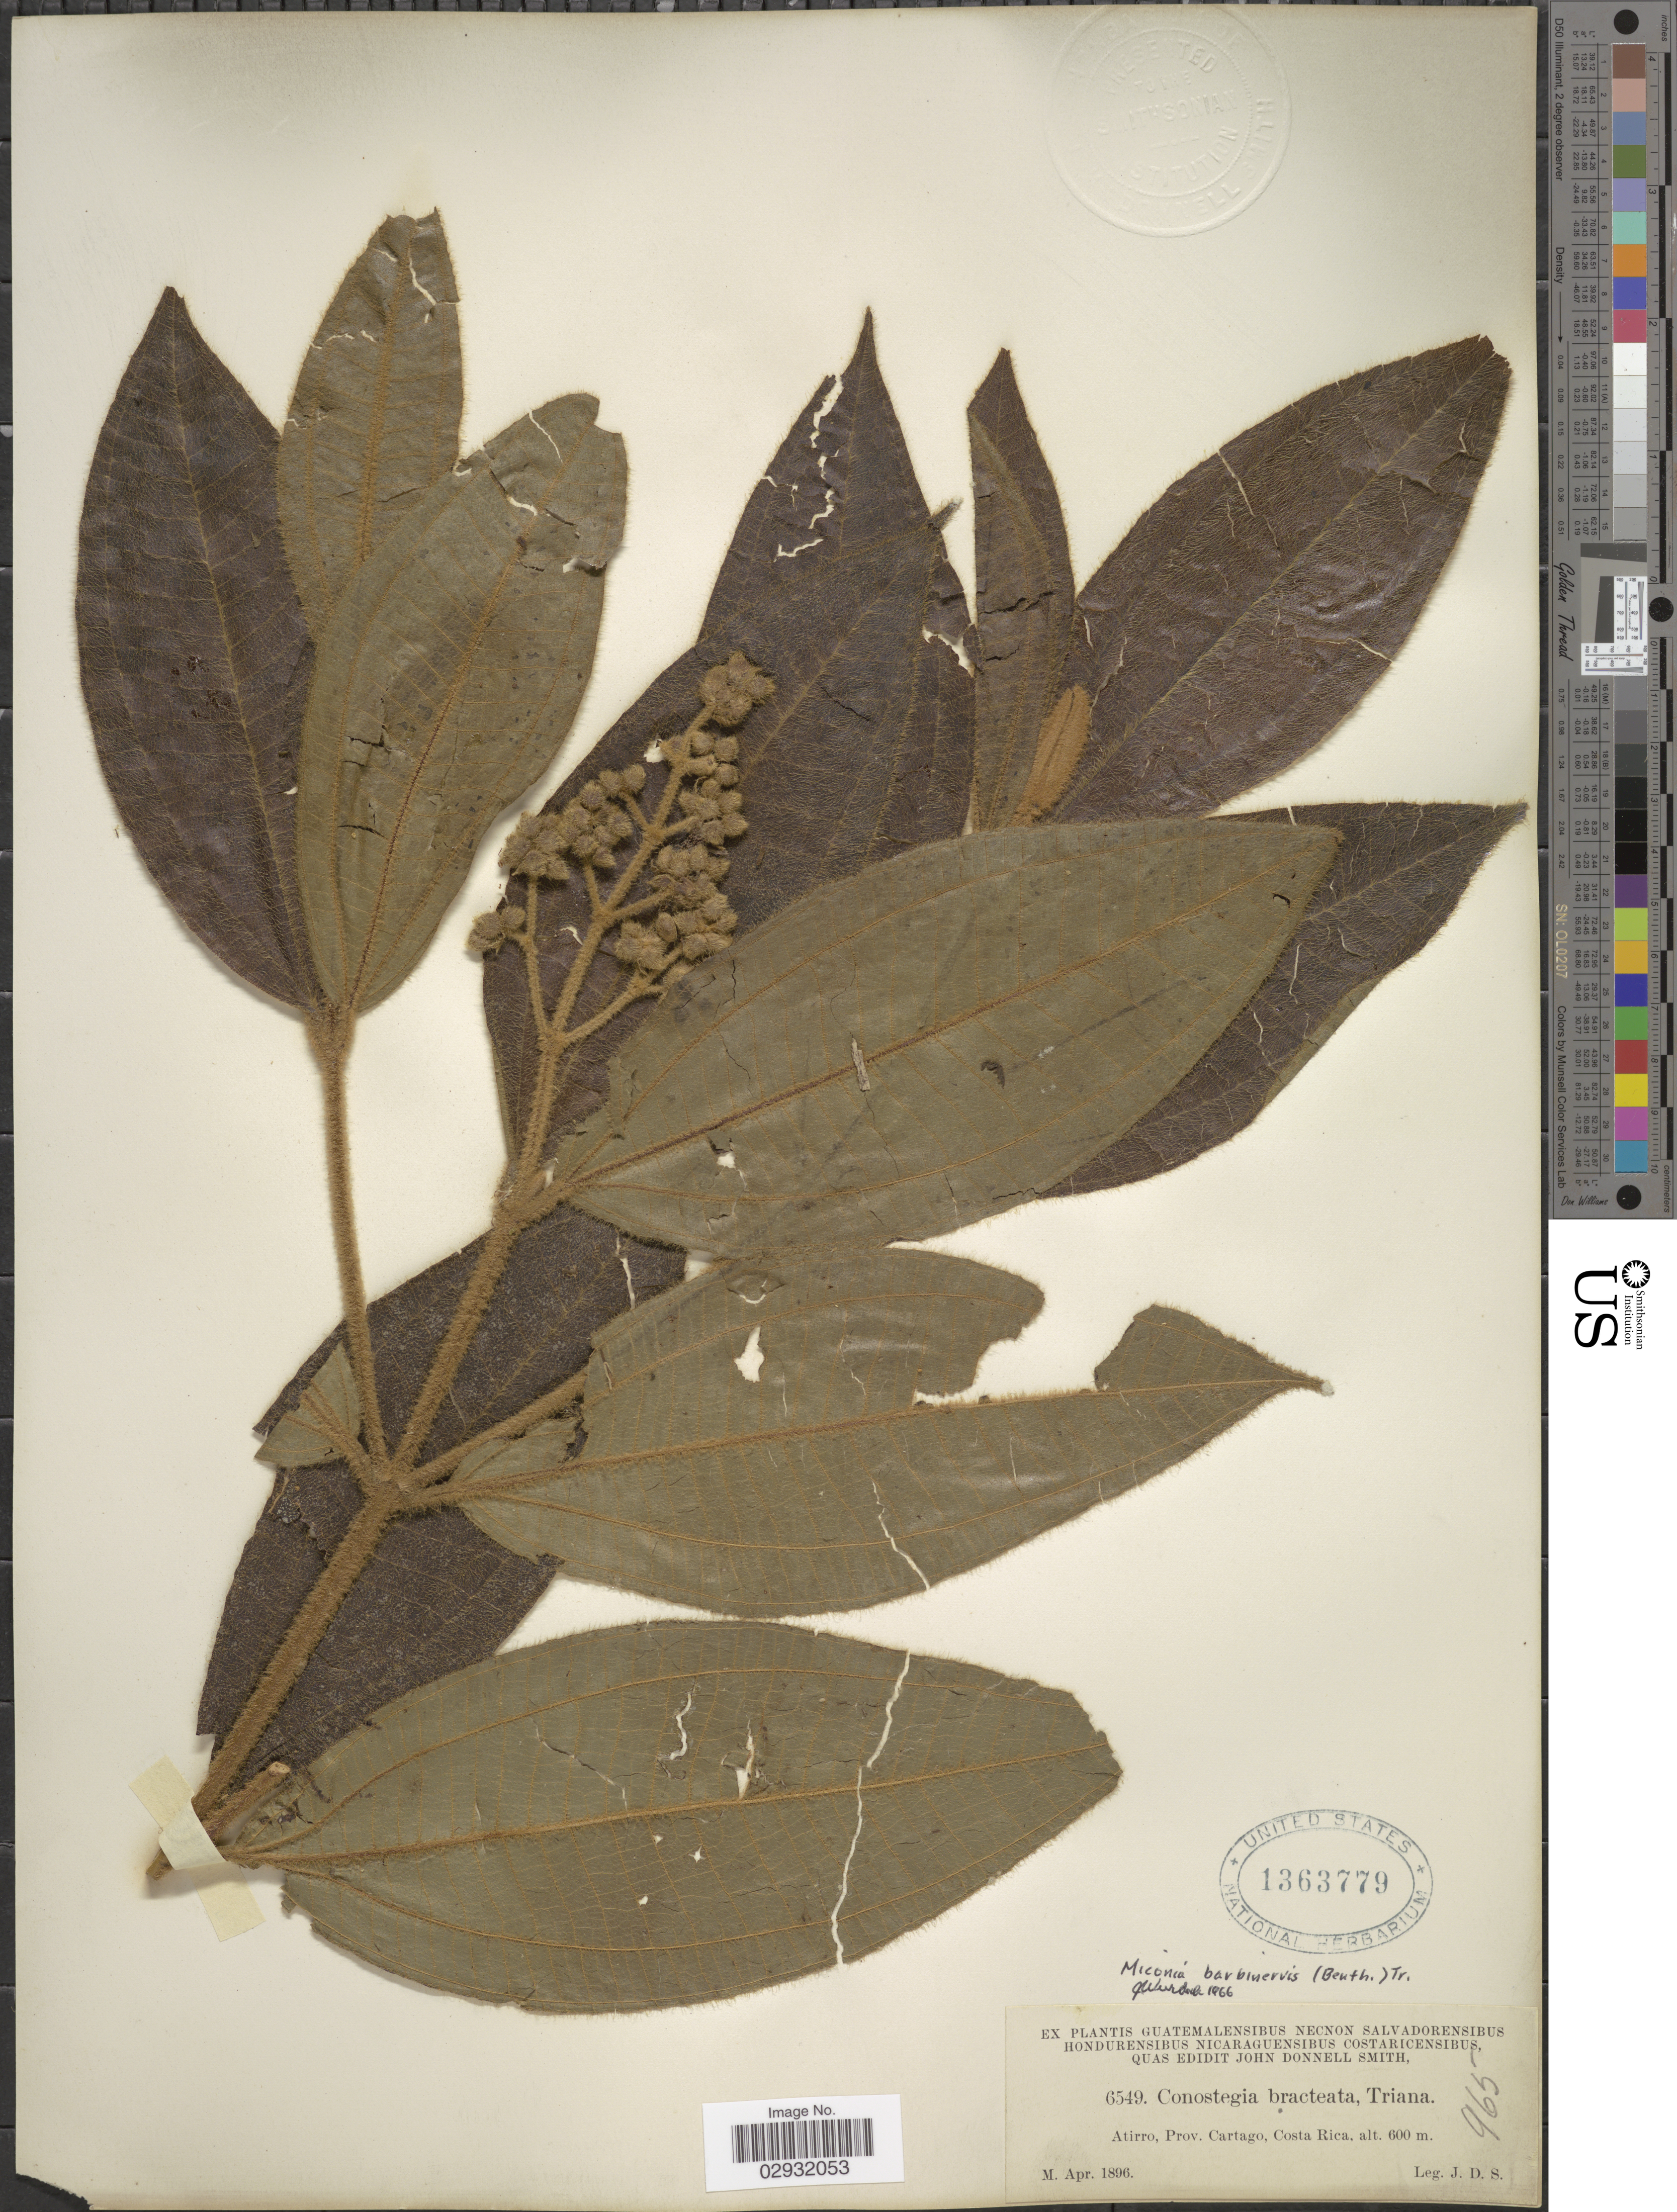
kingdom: Plantae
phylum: Tracheophyta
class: Magnoliopsida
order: Myrtales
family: Melastomataceae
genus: Miconia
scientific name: Miconia barbinervis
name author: (Benth.) Triana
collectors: J. Donnell Smith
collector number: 6549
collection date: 1896-04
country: Costa Rica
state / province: Cartago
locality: Atirro, Prov. Cartago.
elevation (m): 600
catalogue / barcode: US 1363779